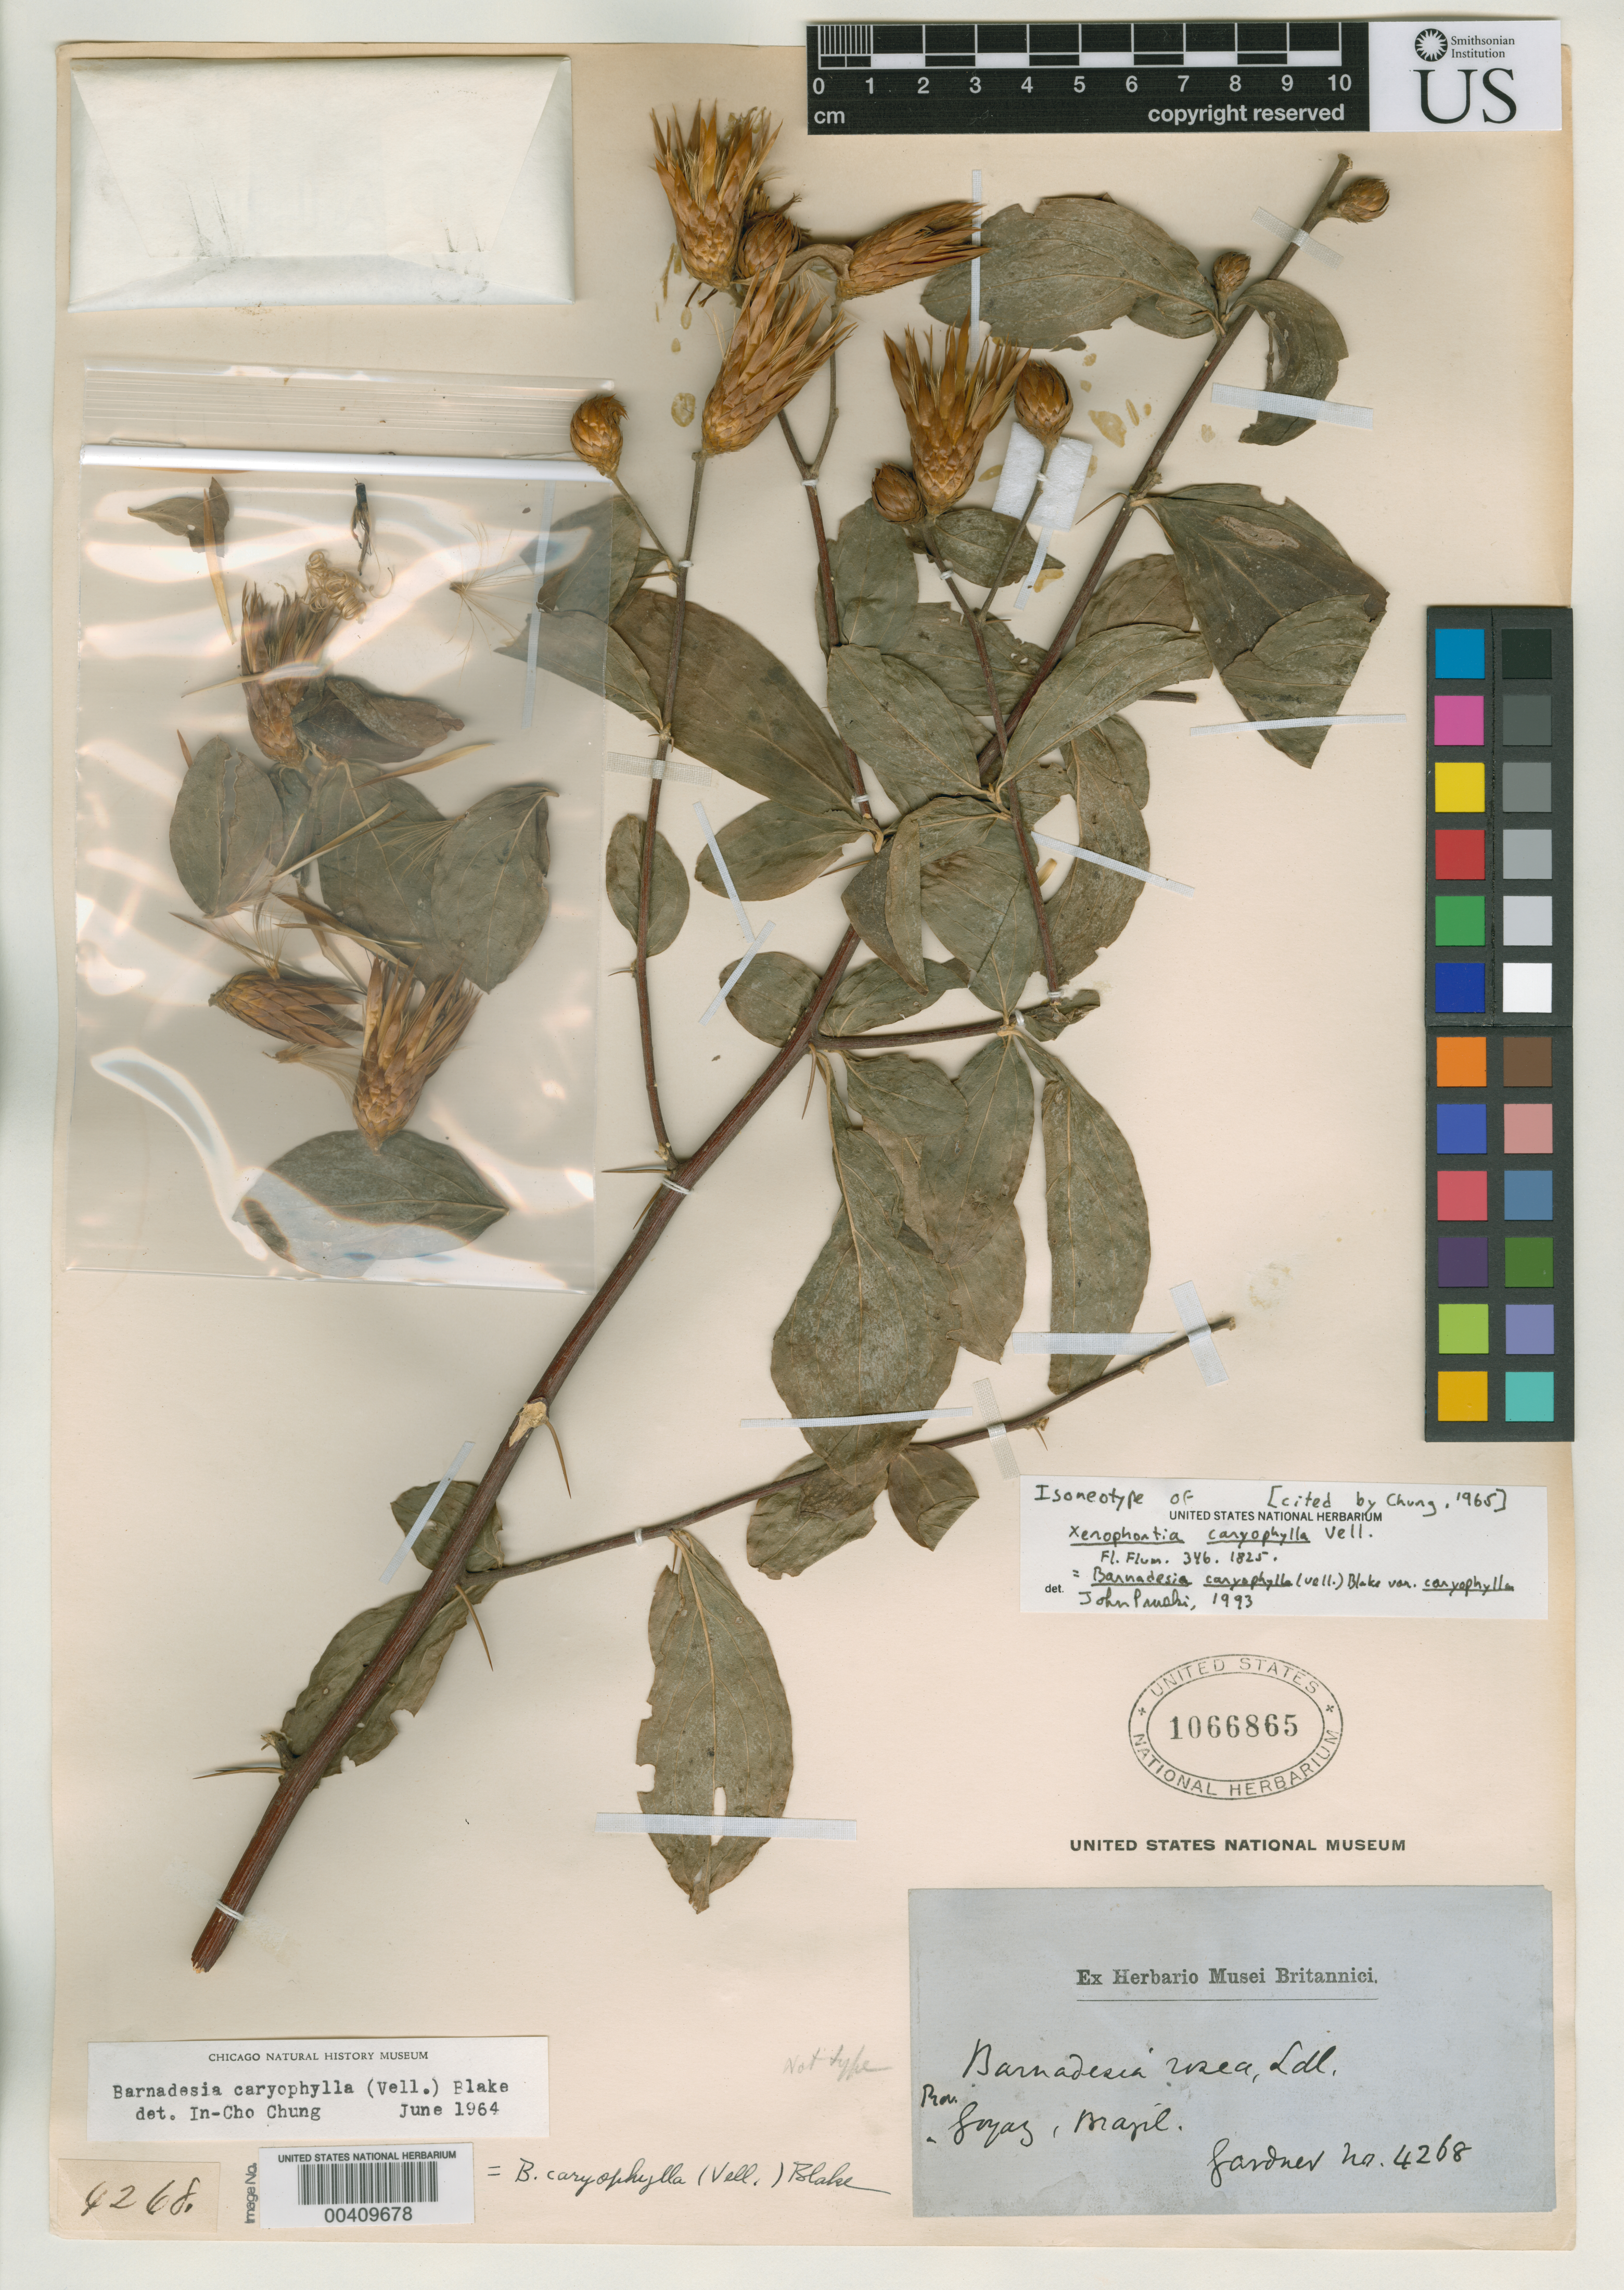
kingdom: Plantae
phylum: Tracheophyta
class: Magnoliopsida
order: Asterales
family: Asteraceae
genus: Xenophontia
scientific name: Xenophontia caryophylla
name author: Vell.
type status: Isoneotype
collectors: G. Gardner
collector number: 4268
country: Brazil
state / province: Goiás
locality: Inter Porto Imperial et Lunie, ad flum Tocantins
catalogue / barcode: US 1066865